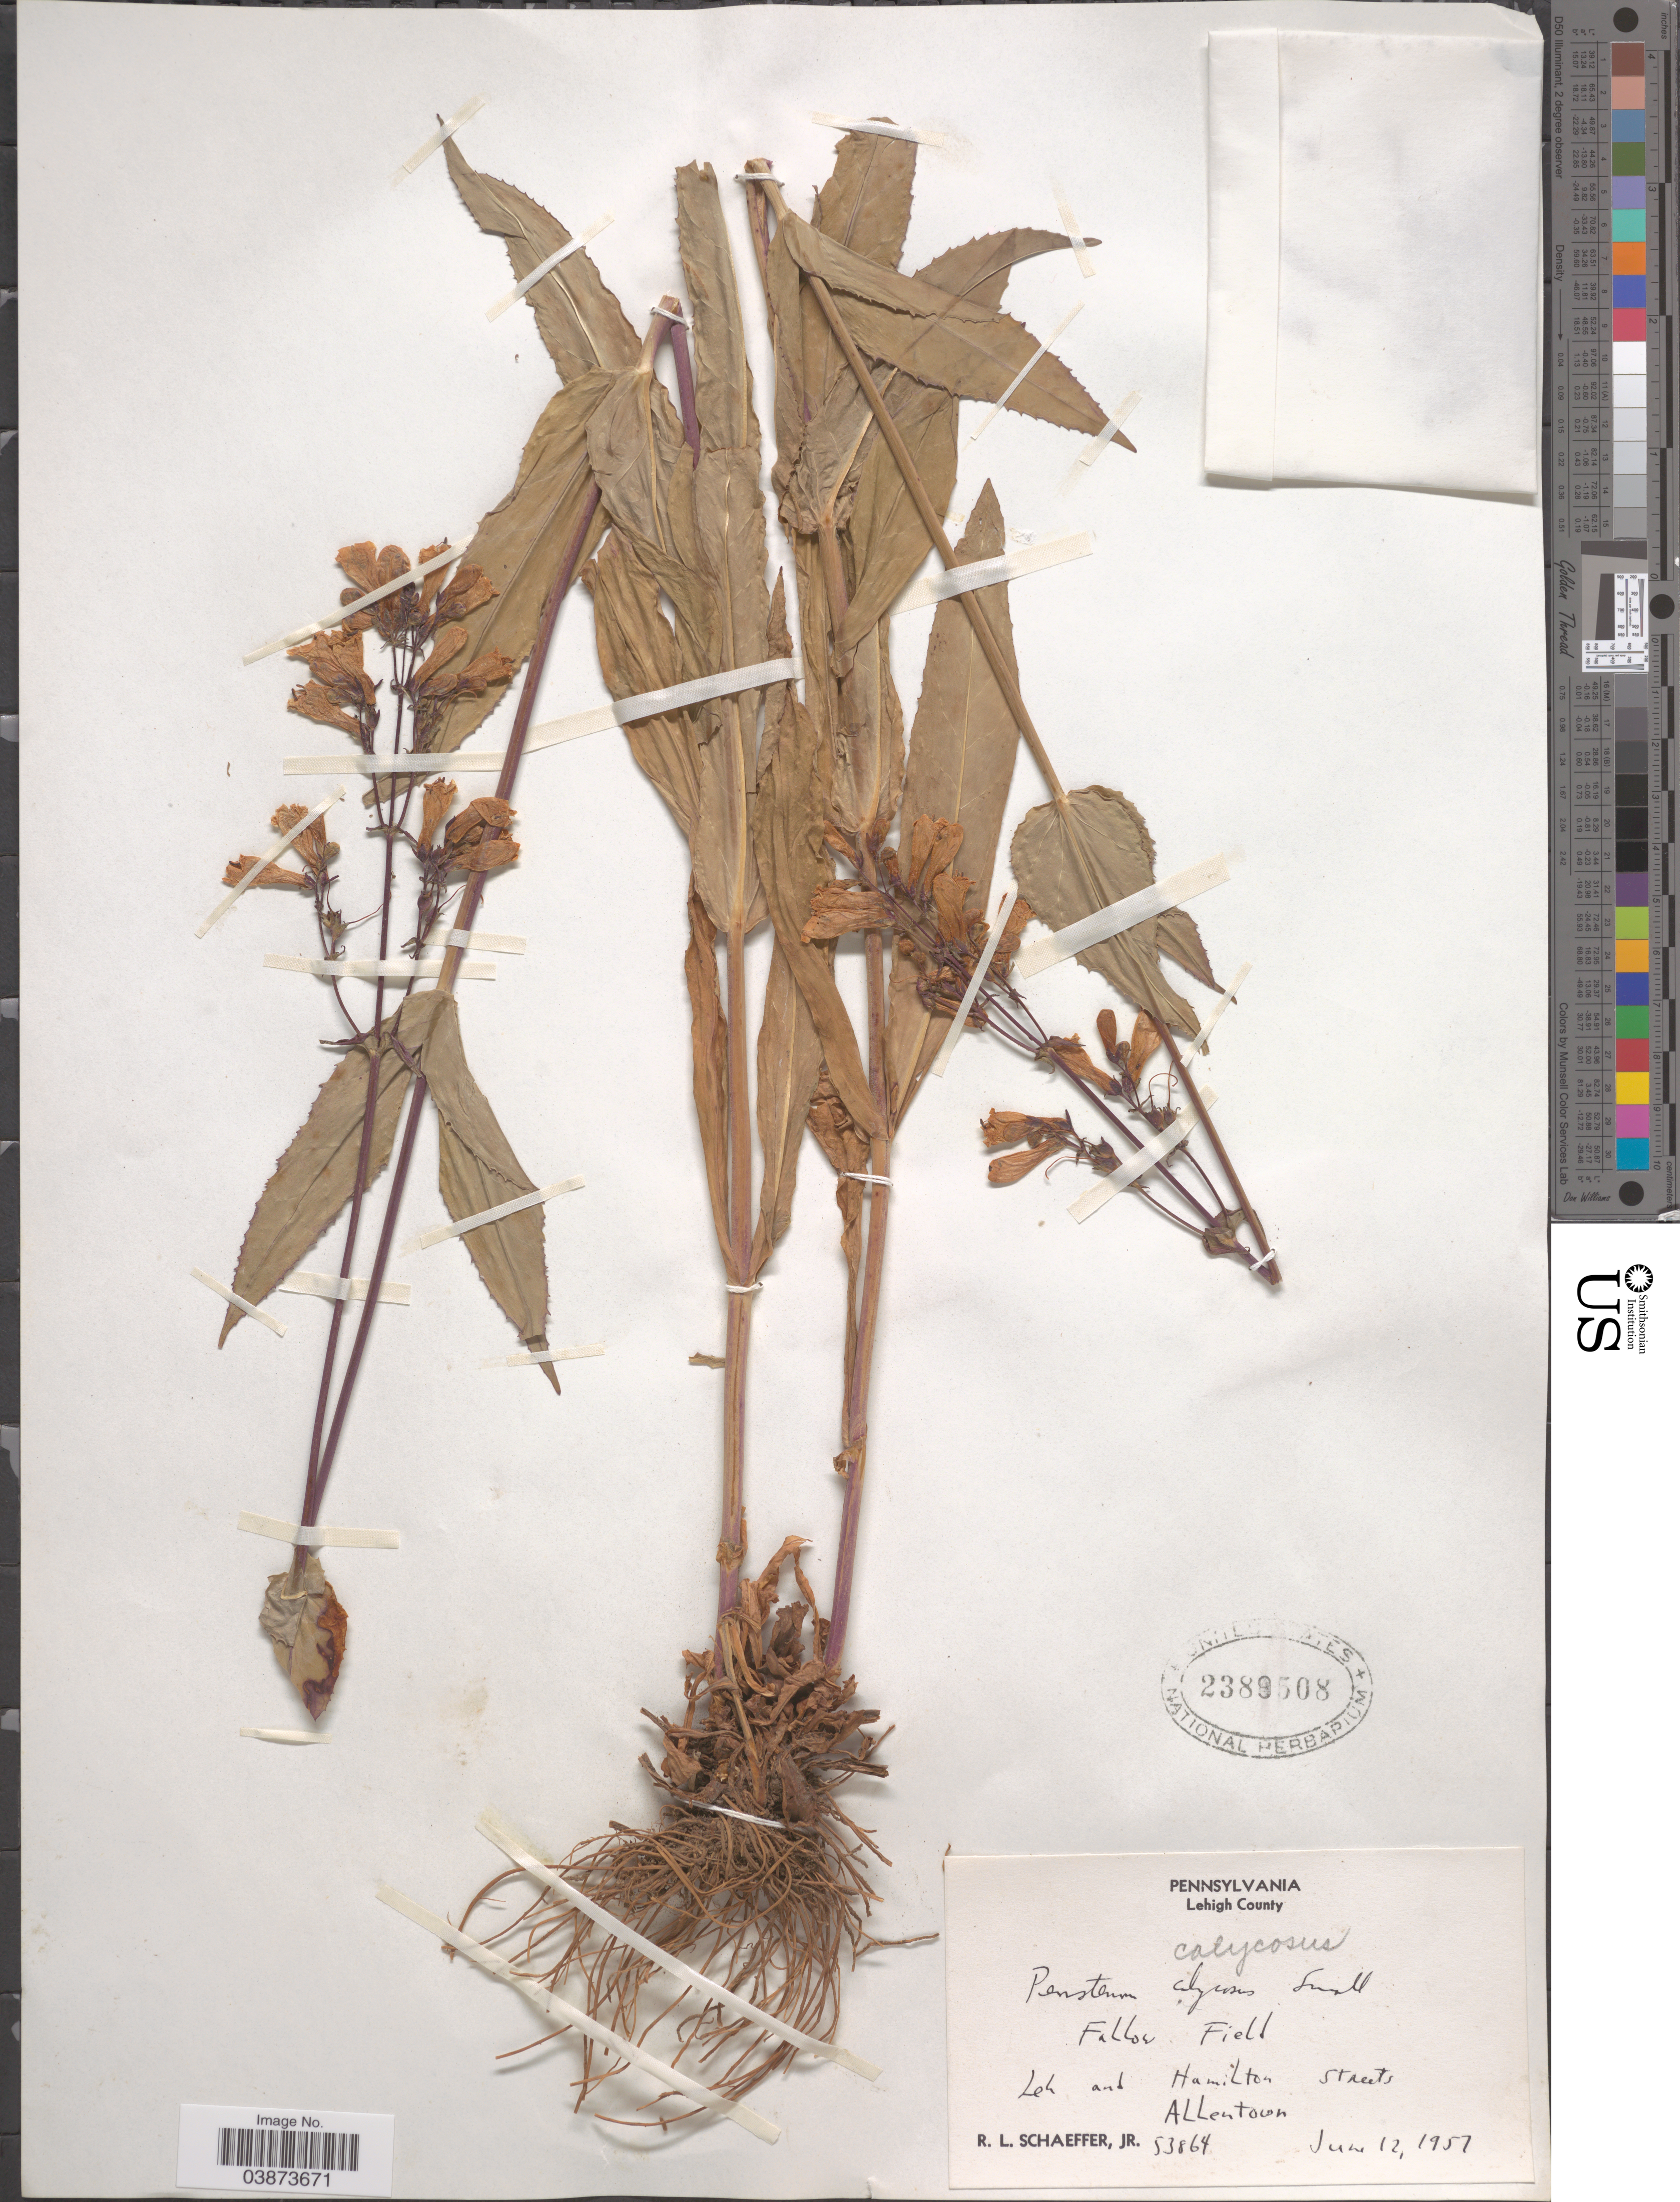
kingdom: Plantae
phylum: Tracheophyta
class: Magnoliopsida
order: Lamiales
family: Plantaginaceae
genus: Penstemon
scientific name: Penstemon calycosus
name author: Small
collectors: R. L. Schaeffer Jr.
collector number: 53864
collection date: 1957-06-12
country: United States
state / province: Pennsylvania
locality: Lehigh County. Fallow field. Leh and Hamilton Streets. Allentown.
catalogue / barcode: US 2389508